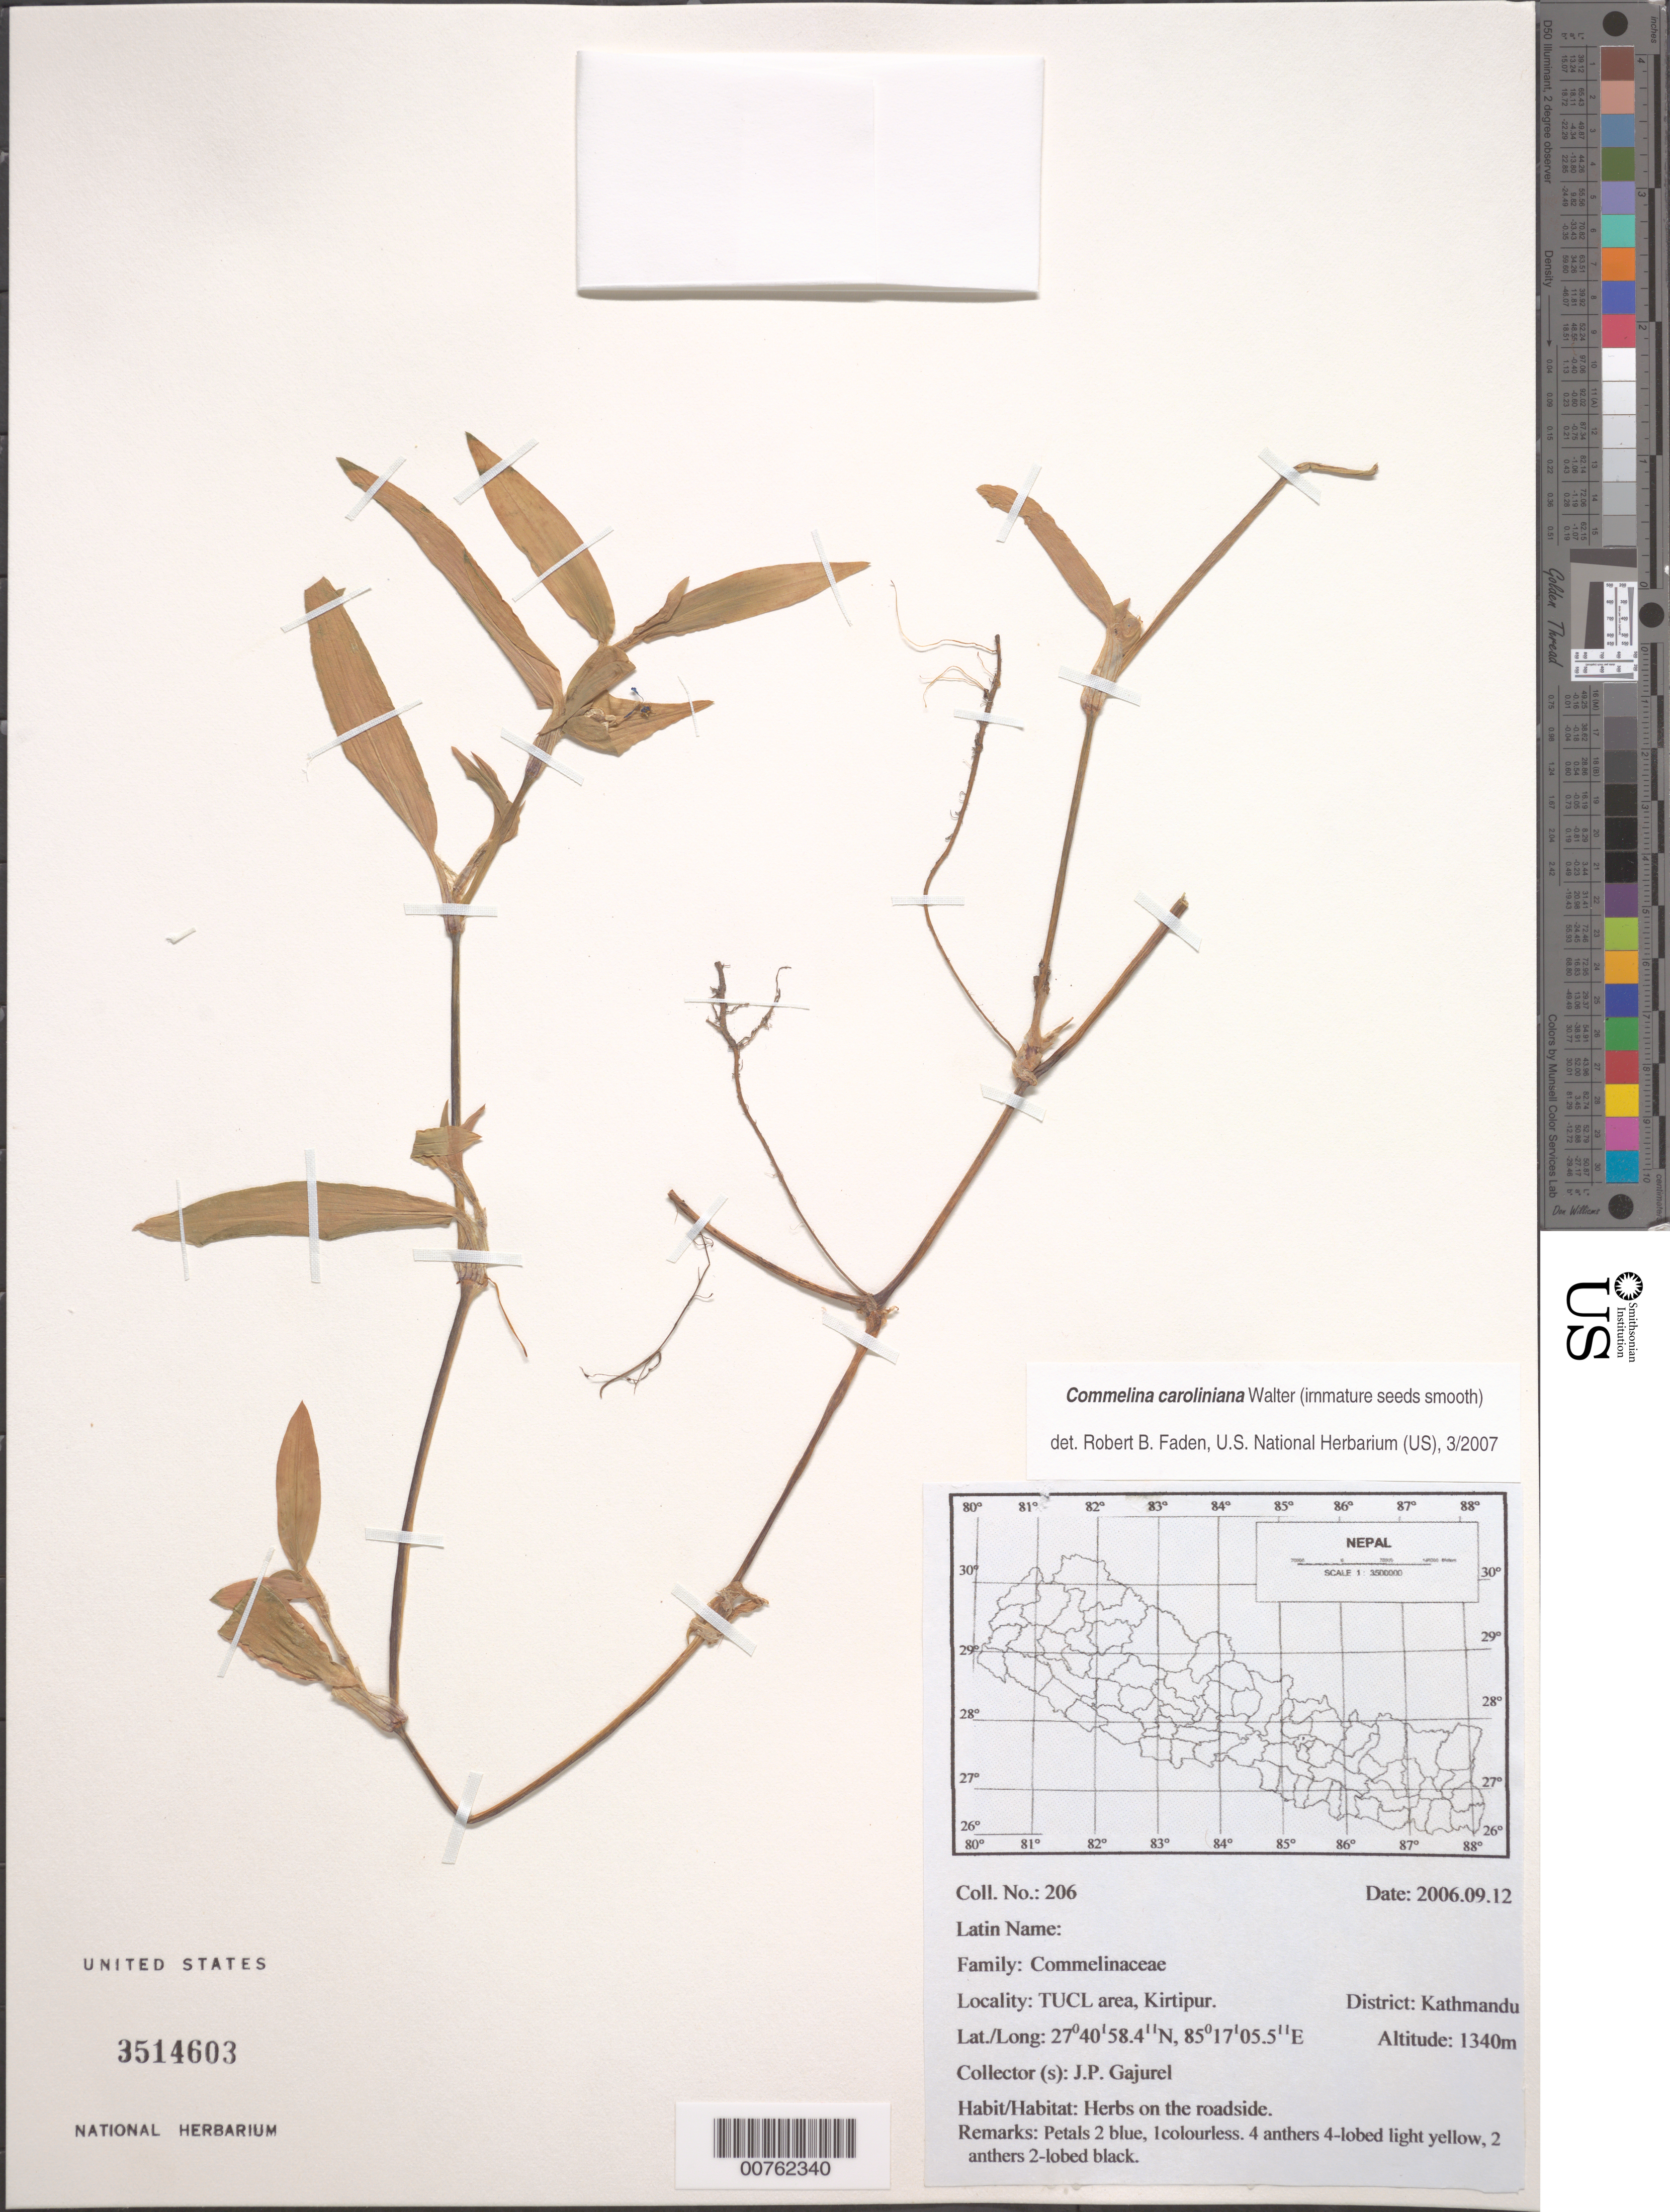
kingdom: Plantae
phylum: Tracheophyta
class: Liliopsida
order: Commelinales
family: Commelinaceae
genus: Commelina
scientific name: Commelina caroliniana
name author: Walter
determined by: Faden, Robert B., (US), Smithsonian Institution - National Museum of Natural History (UNITED STATES)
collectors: J. Gajurel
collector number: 206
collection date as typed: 12 Sep 2006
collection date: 2006-09-12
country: Nepal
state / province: Bagmati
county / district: Kathmandu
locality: TUCL area, Kirtipur.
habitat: Herbs on the roadside.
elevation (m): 1340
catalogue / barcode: US 3514603